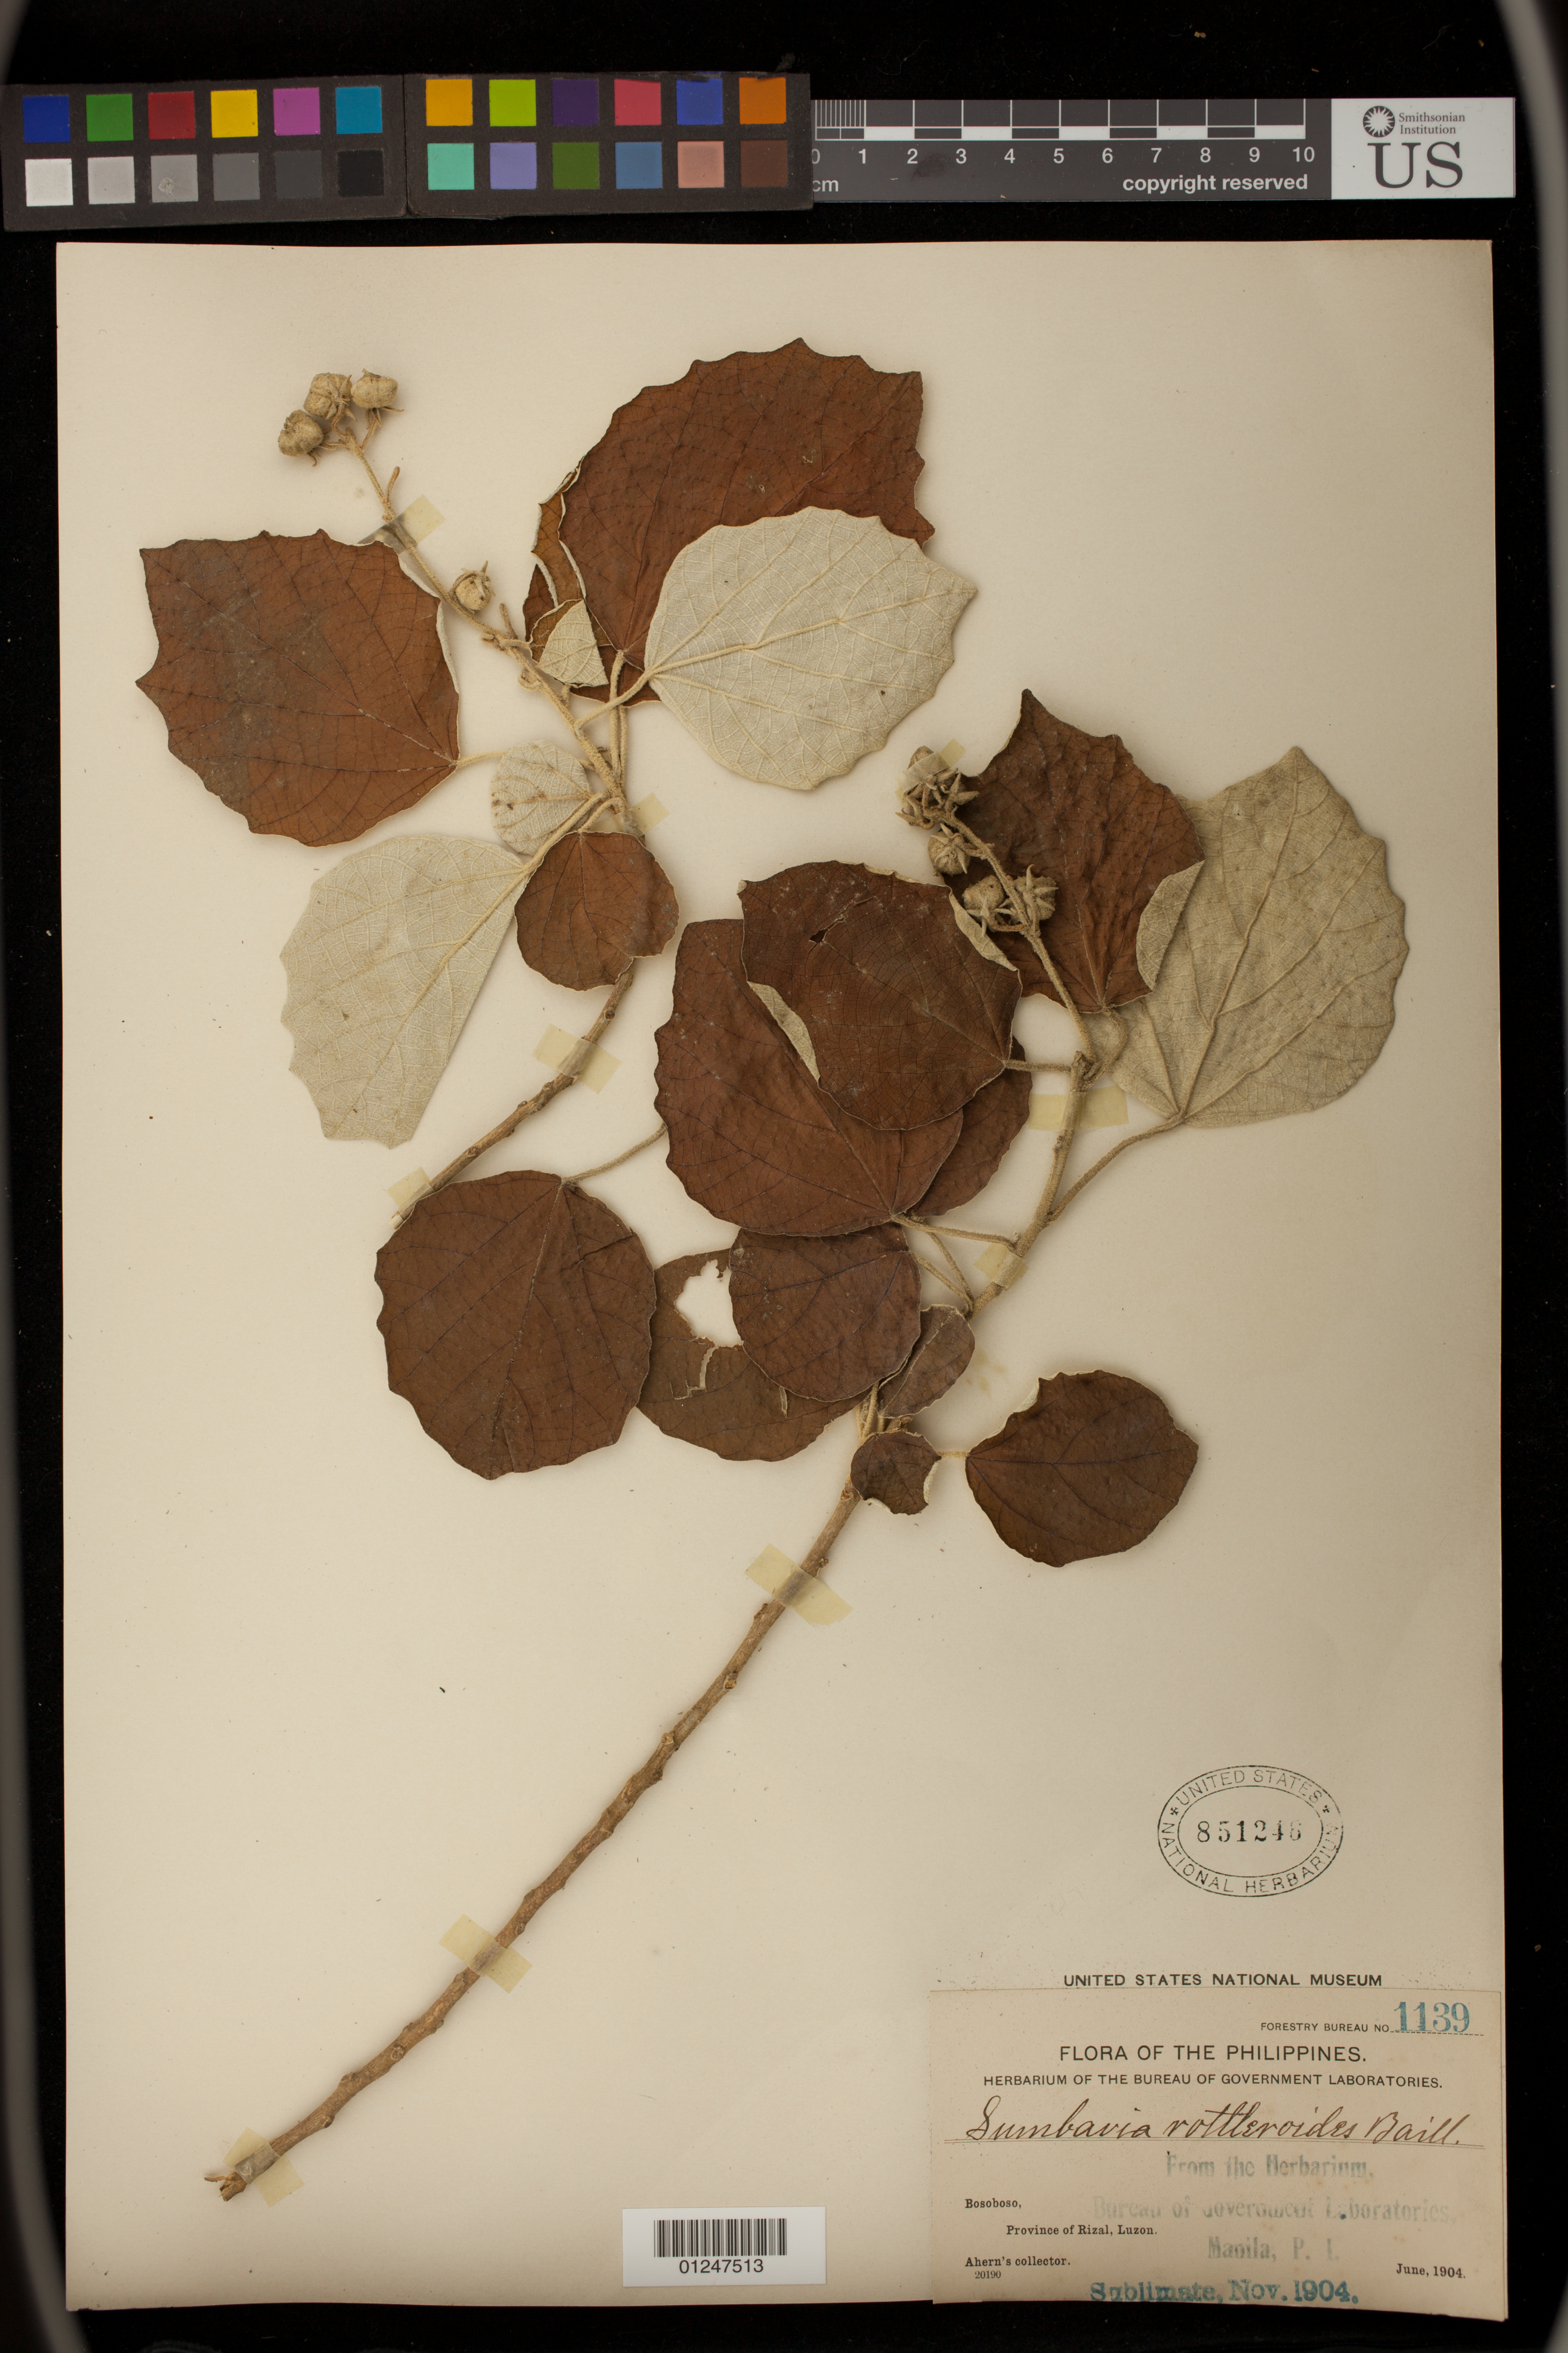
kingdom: Plantae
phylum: Tracheophyta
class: Magnoliopsida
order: Malpighiales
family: Euphorbiaceae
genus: Doryxylon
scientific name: Doryxylon spinosum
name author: Zoll.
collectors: Ahern's collector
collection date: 1904-06-01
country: Philippines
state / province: Calabarzon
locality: Bosoboso,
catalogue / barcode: US 851246